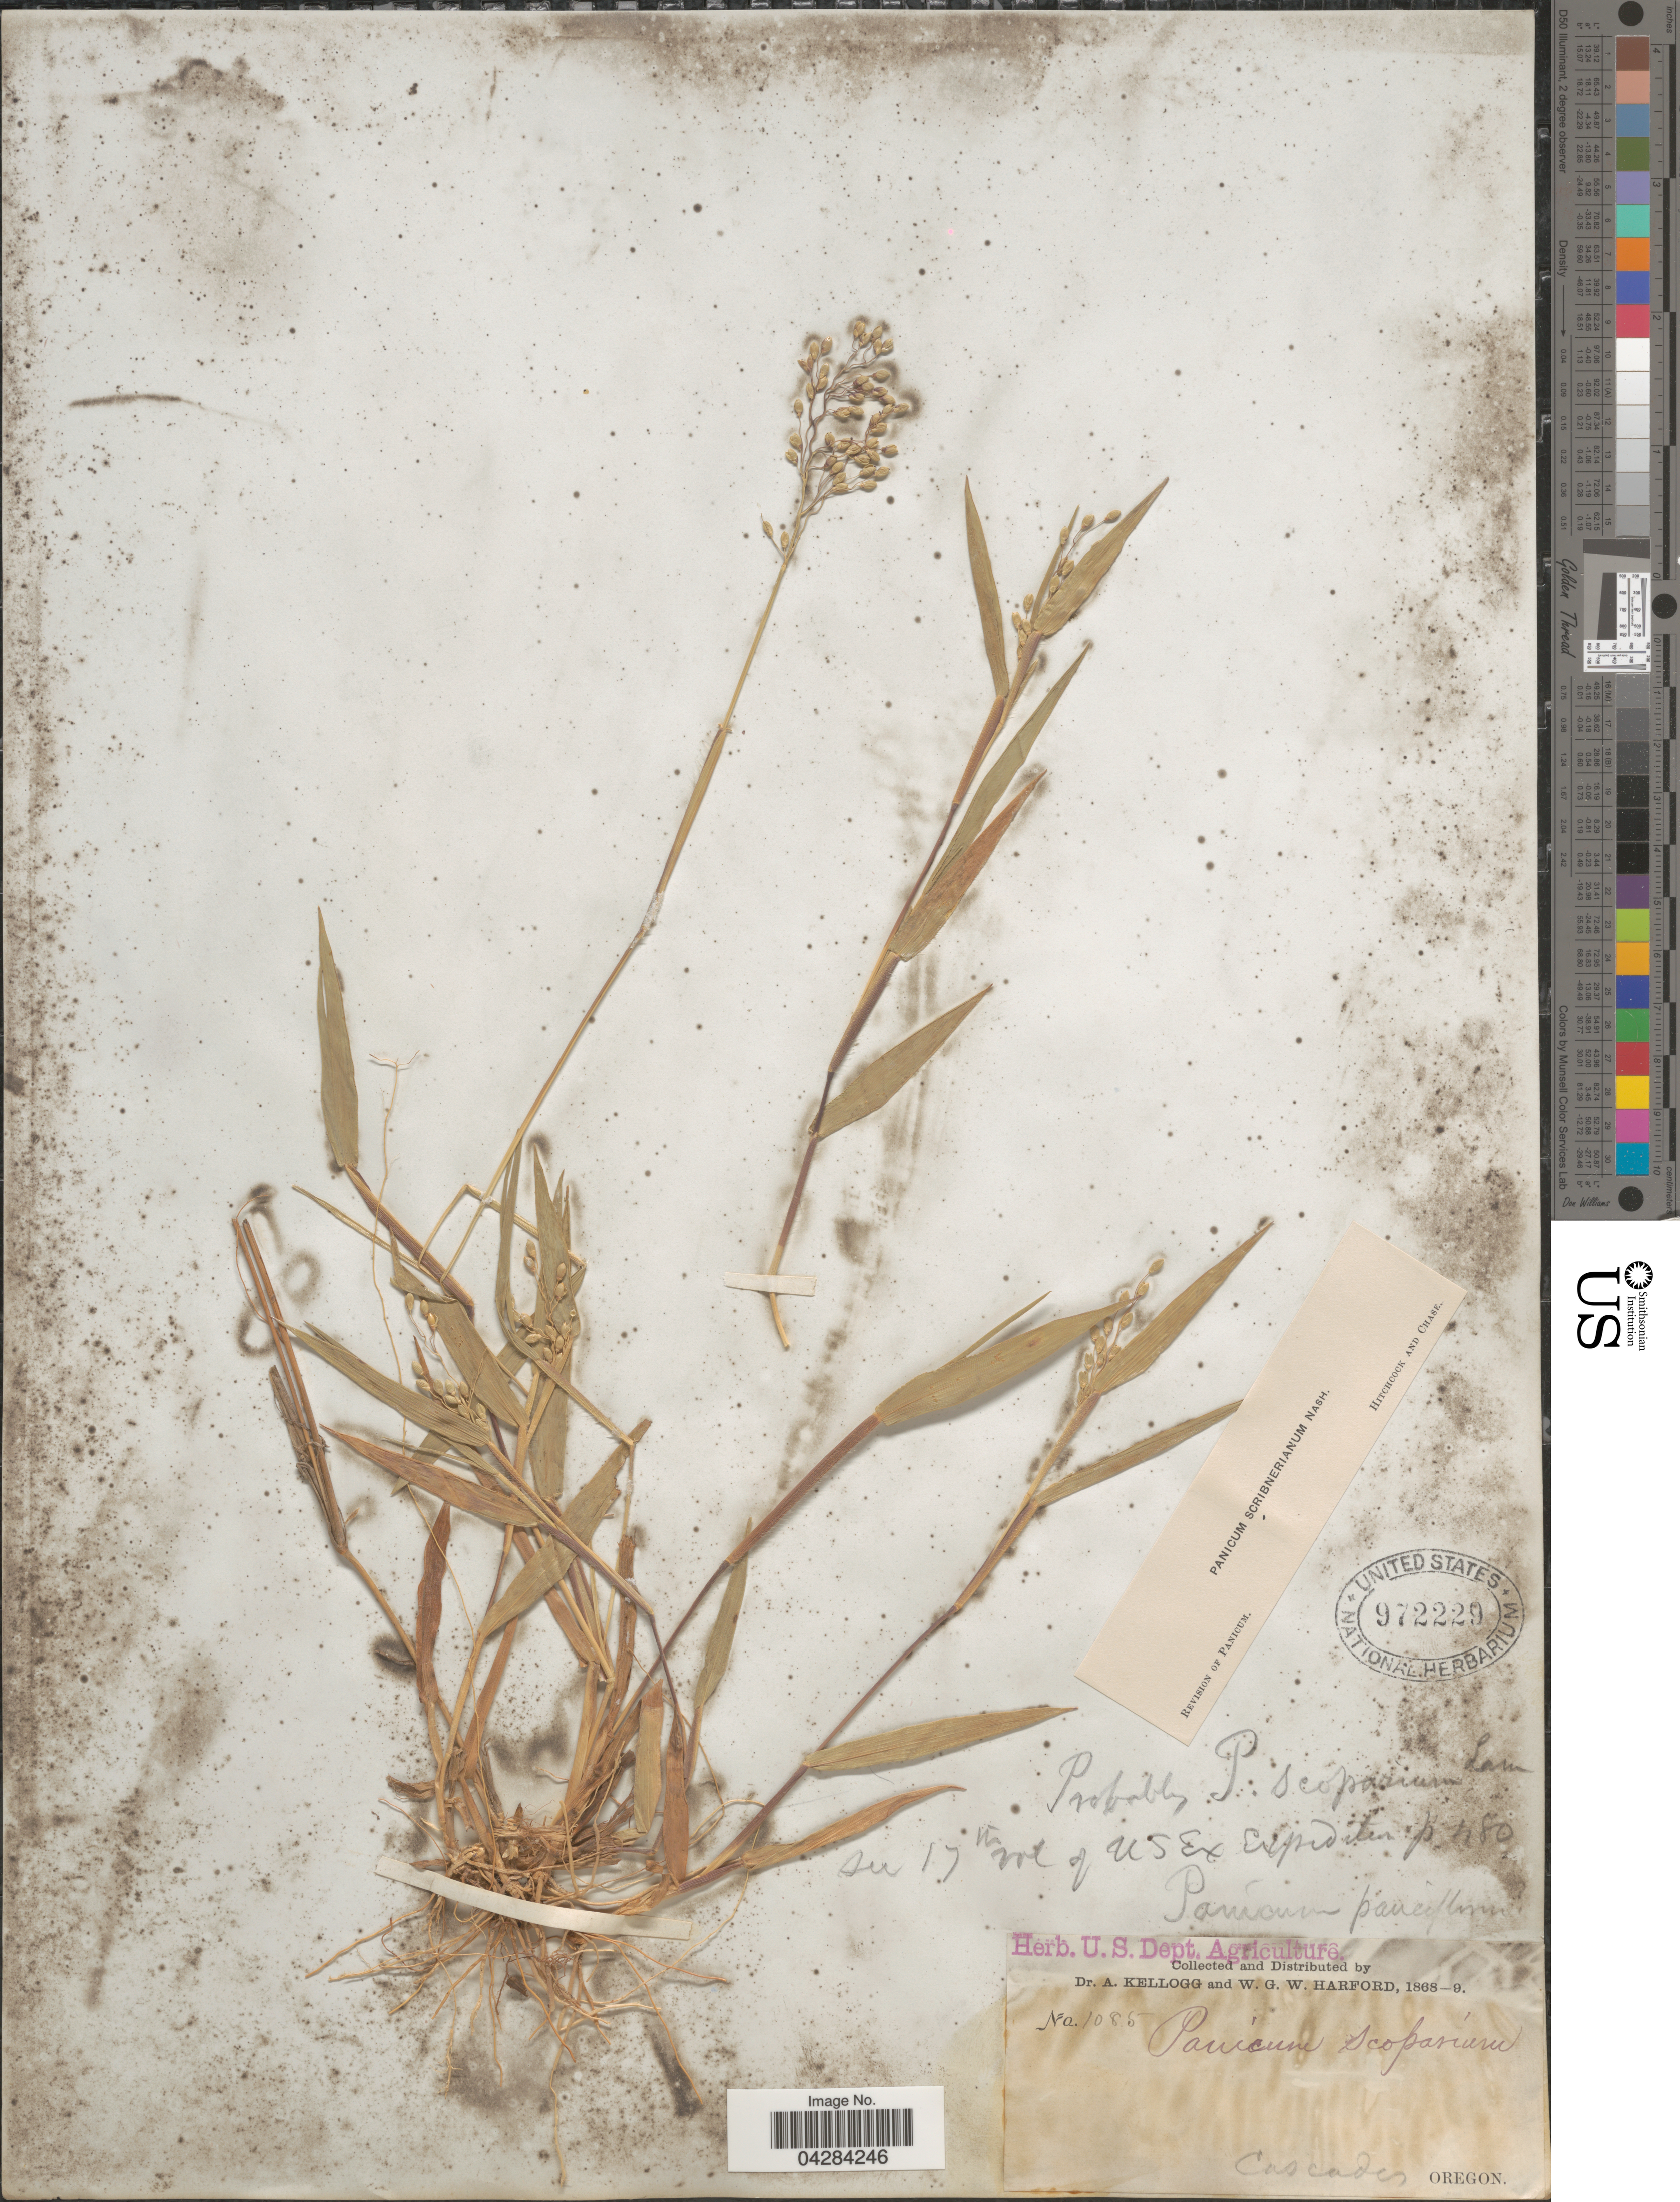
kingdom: Plantae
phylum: Tracheophyta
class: Liliopsida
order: Poales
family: Poaceae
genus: Dichanthelium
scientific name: Dichanthelium oligosanthes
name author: (Schult.) Gould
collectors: A. Kellogg & W. G. W. Harford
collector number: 1085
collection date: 1868/1869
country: United States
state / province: Oregon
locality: Cascades.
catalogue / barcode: US 972229